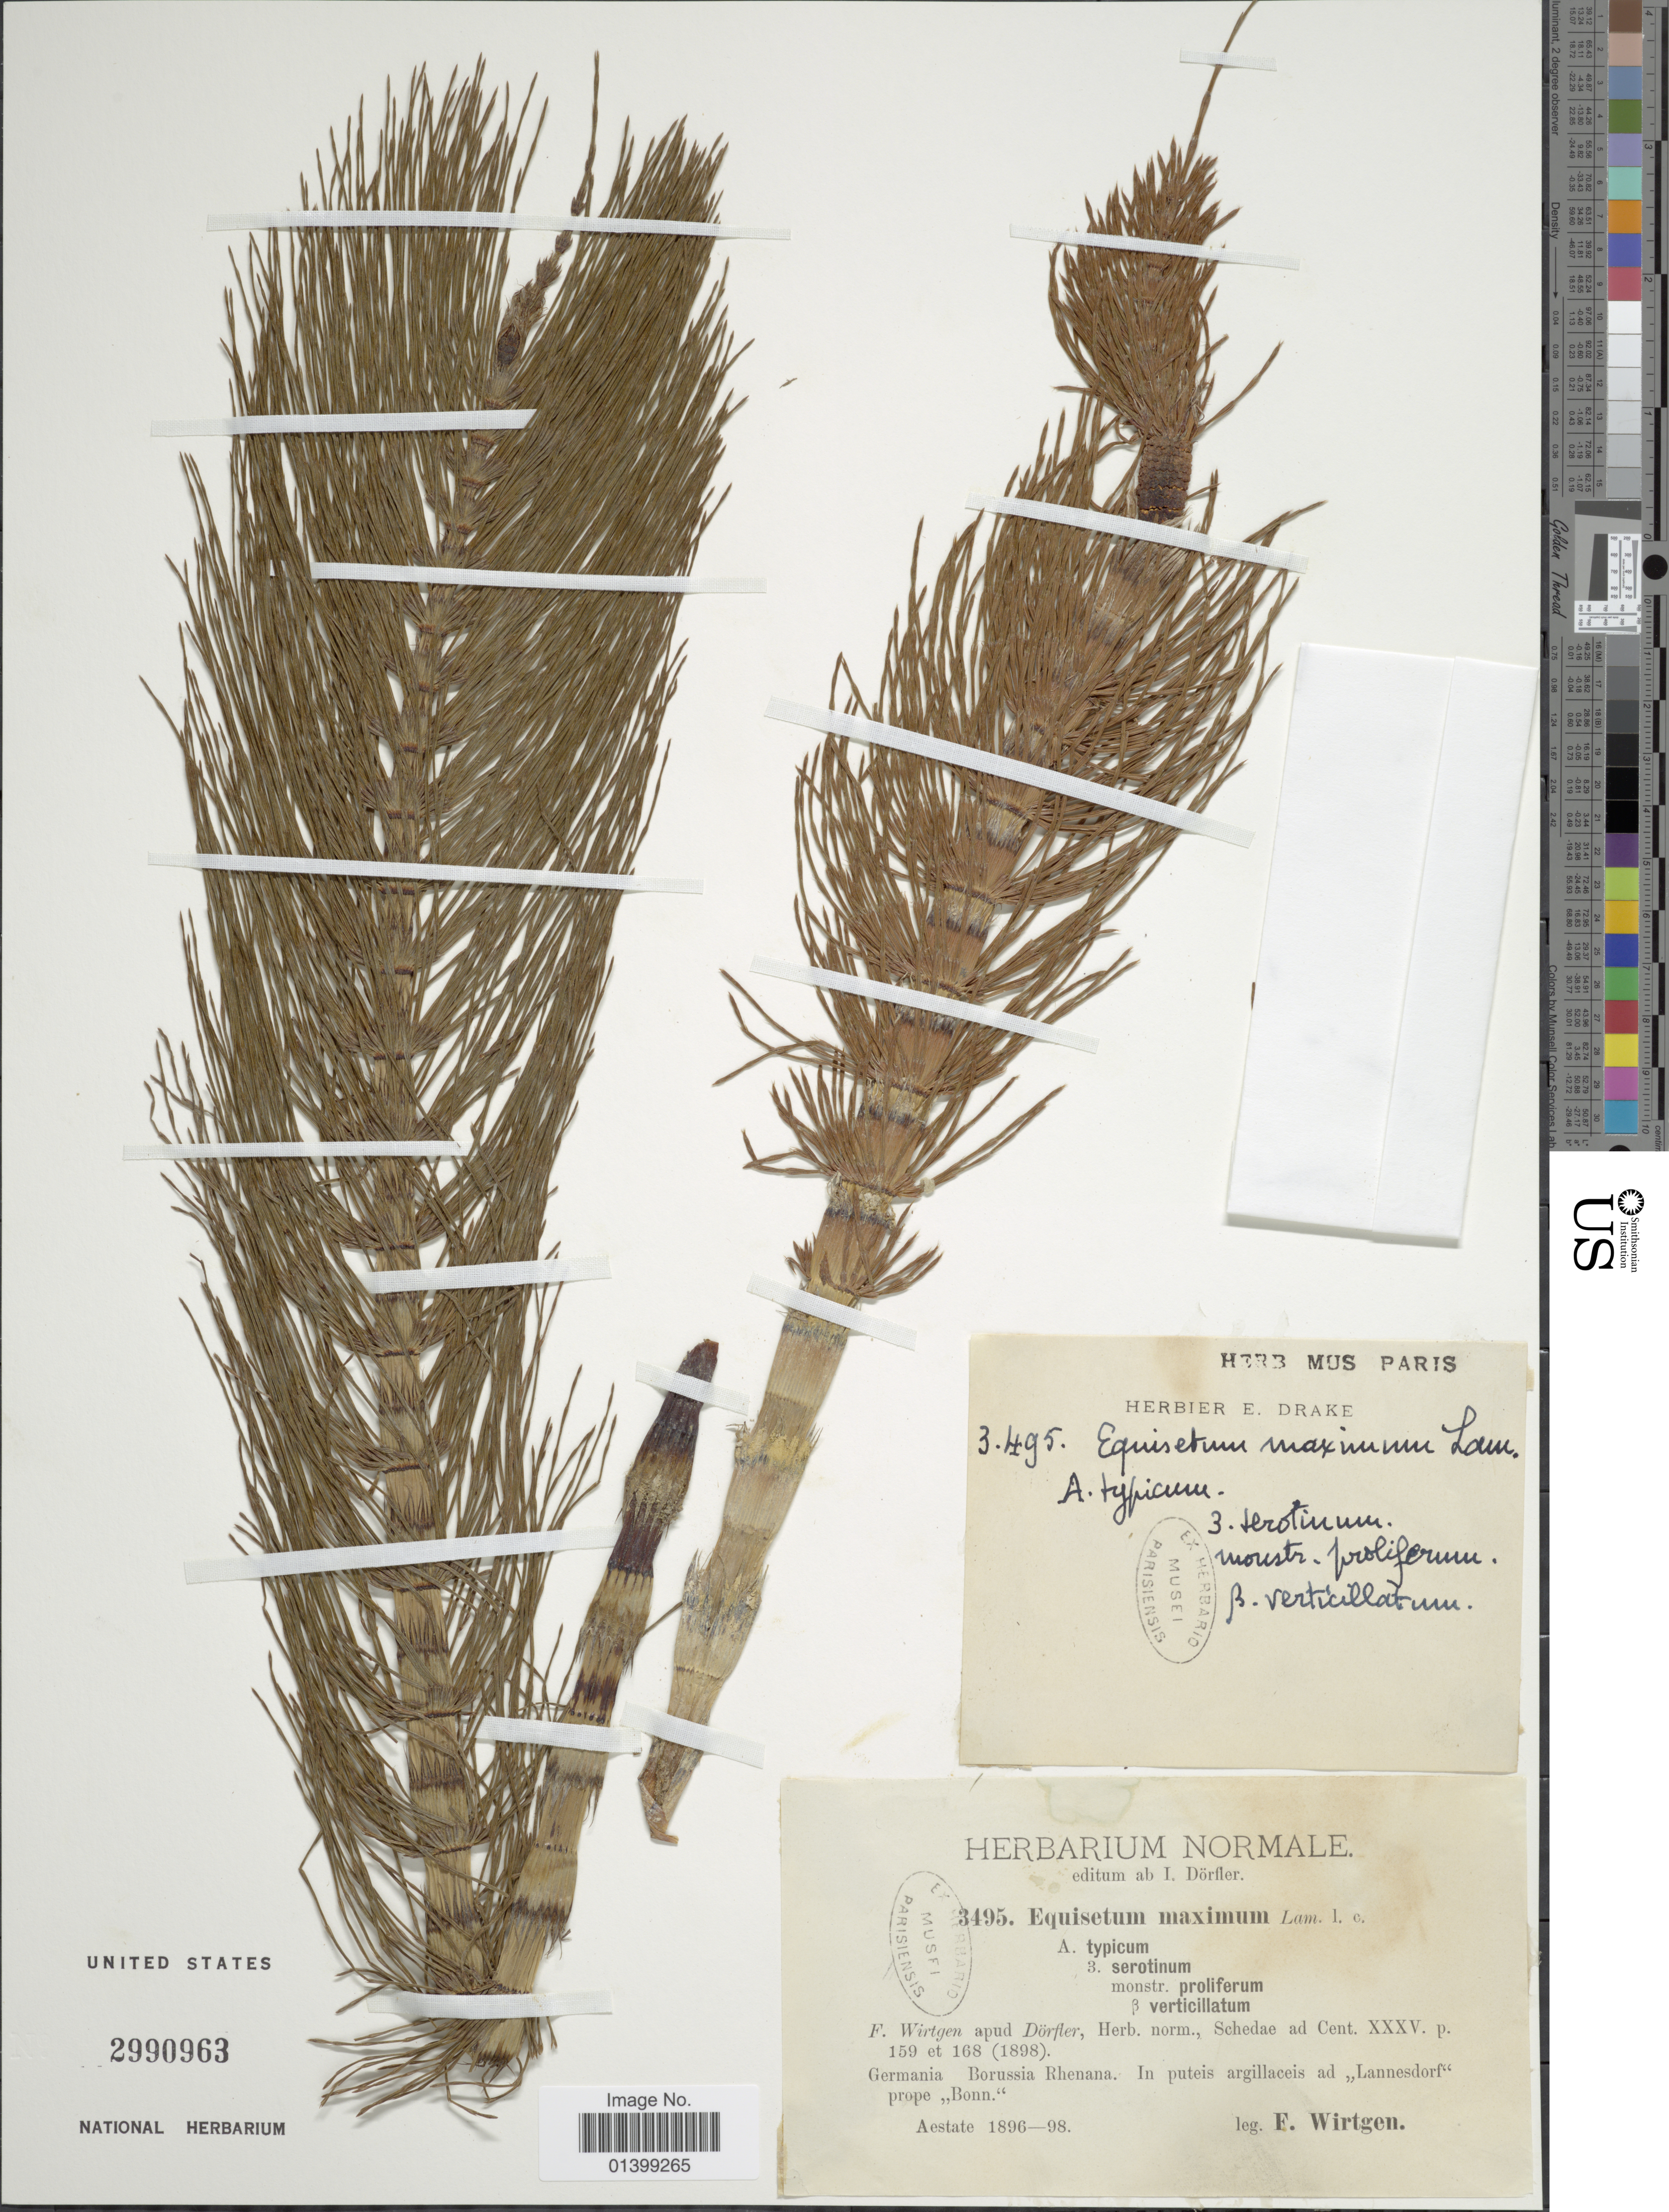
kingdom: Plantae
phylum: Tracheophyta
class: Polypodiopsida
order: Equisetales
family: Equisetaceae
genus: Equisetum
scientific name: Equisetum telmateia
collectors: F. Wirtgen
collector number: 3495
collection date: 1896/1898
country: Germany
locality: Borussia Rhenana, In puteis argilaceis ad ,,Lannesdorf' prope ,,Bonn'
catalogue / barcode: US 2990963